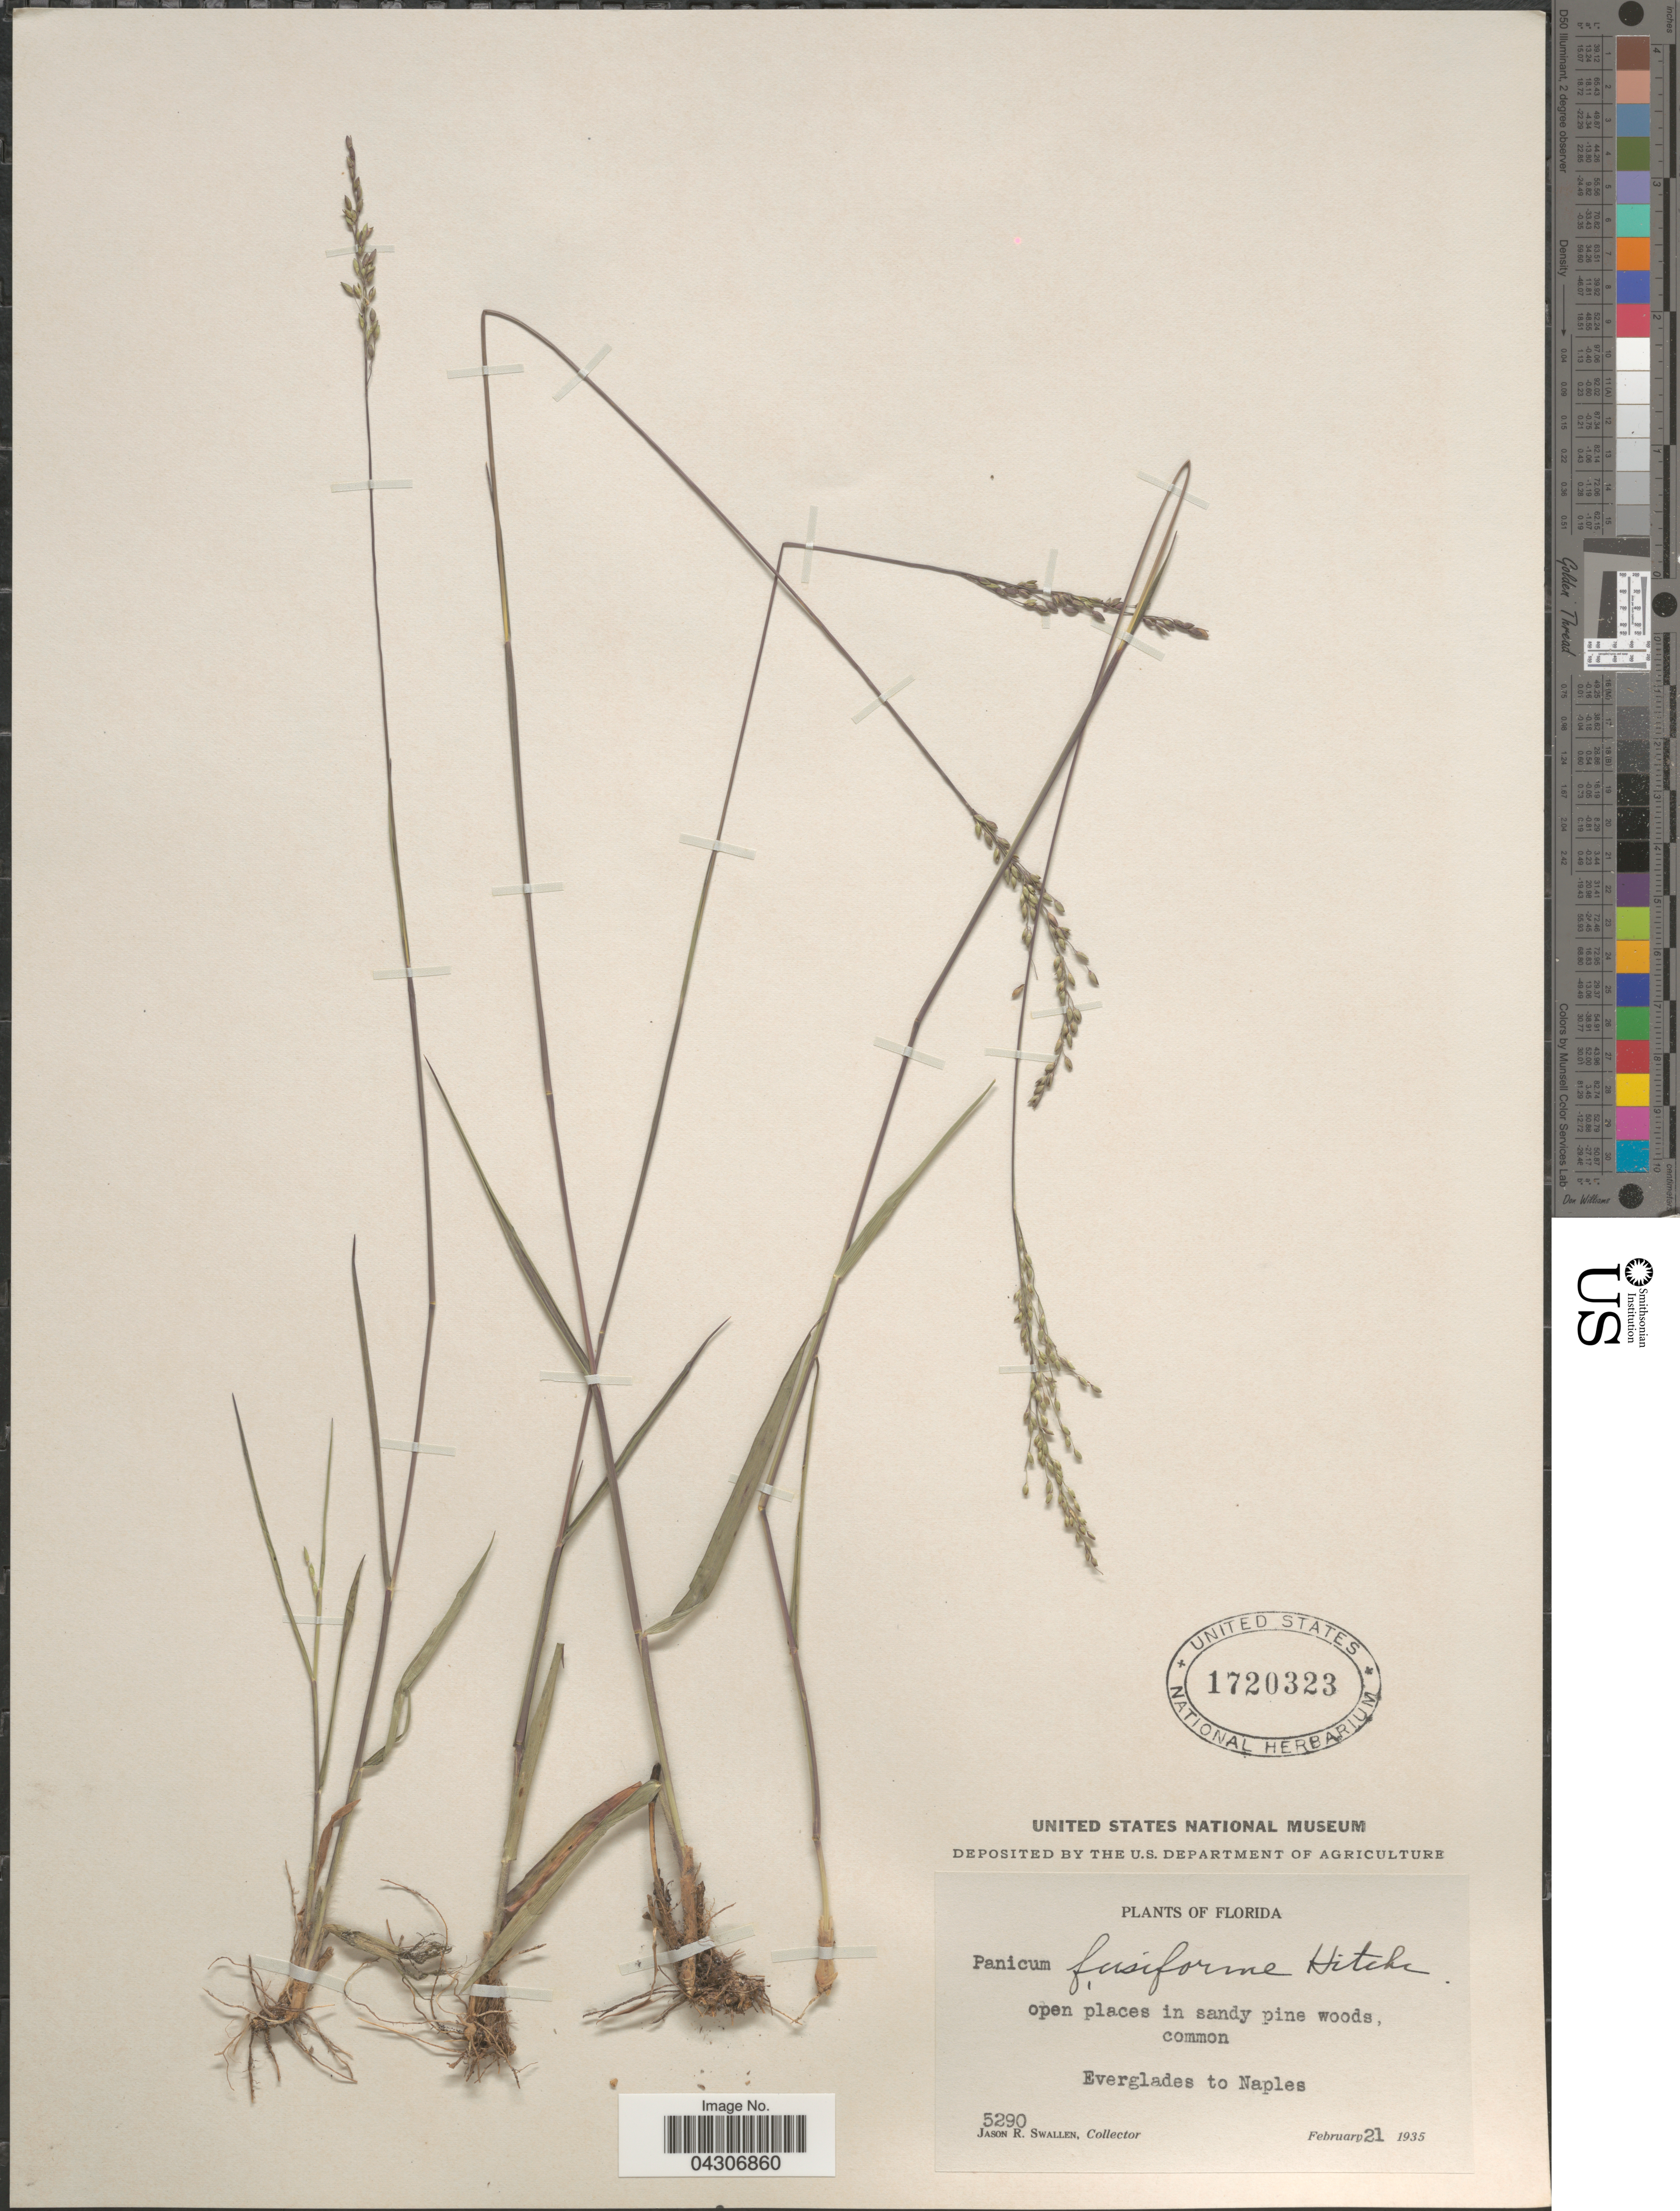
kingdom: Plantae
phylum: Tracheophyta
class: Liliopsida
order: Poales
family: Poaceae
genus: Dichanthelium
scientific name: Dichanthelium aciculare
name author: (Desv. ex Poir.) Gould & C.A. Clark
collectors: J. R. Swallen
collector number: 5290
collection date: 1935-02-21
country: United States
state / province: Florida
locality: Everglades to Naples.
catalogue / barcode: US 1720323